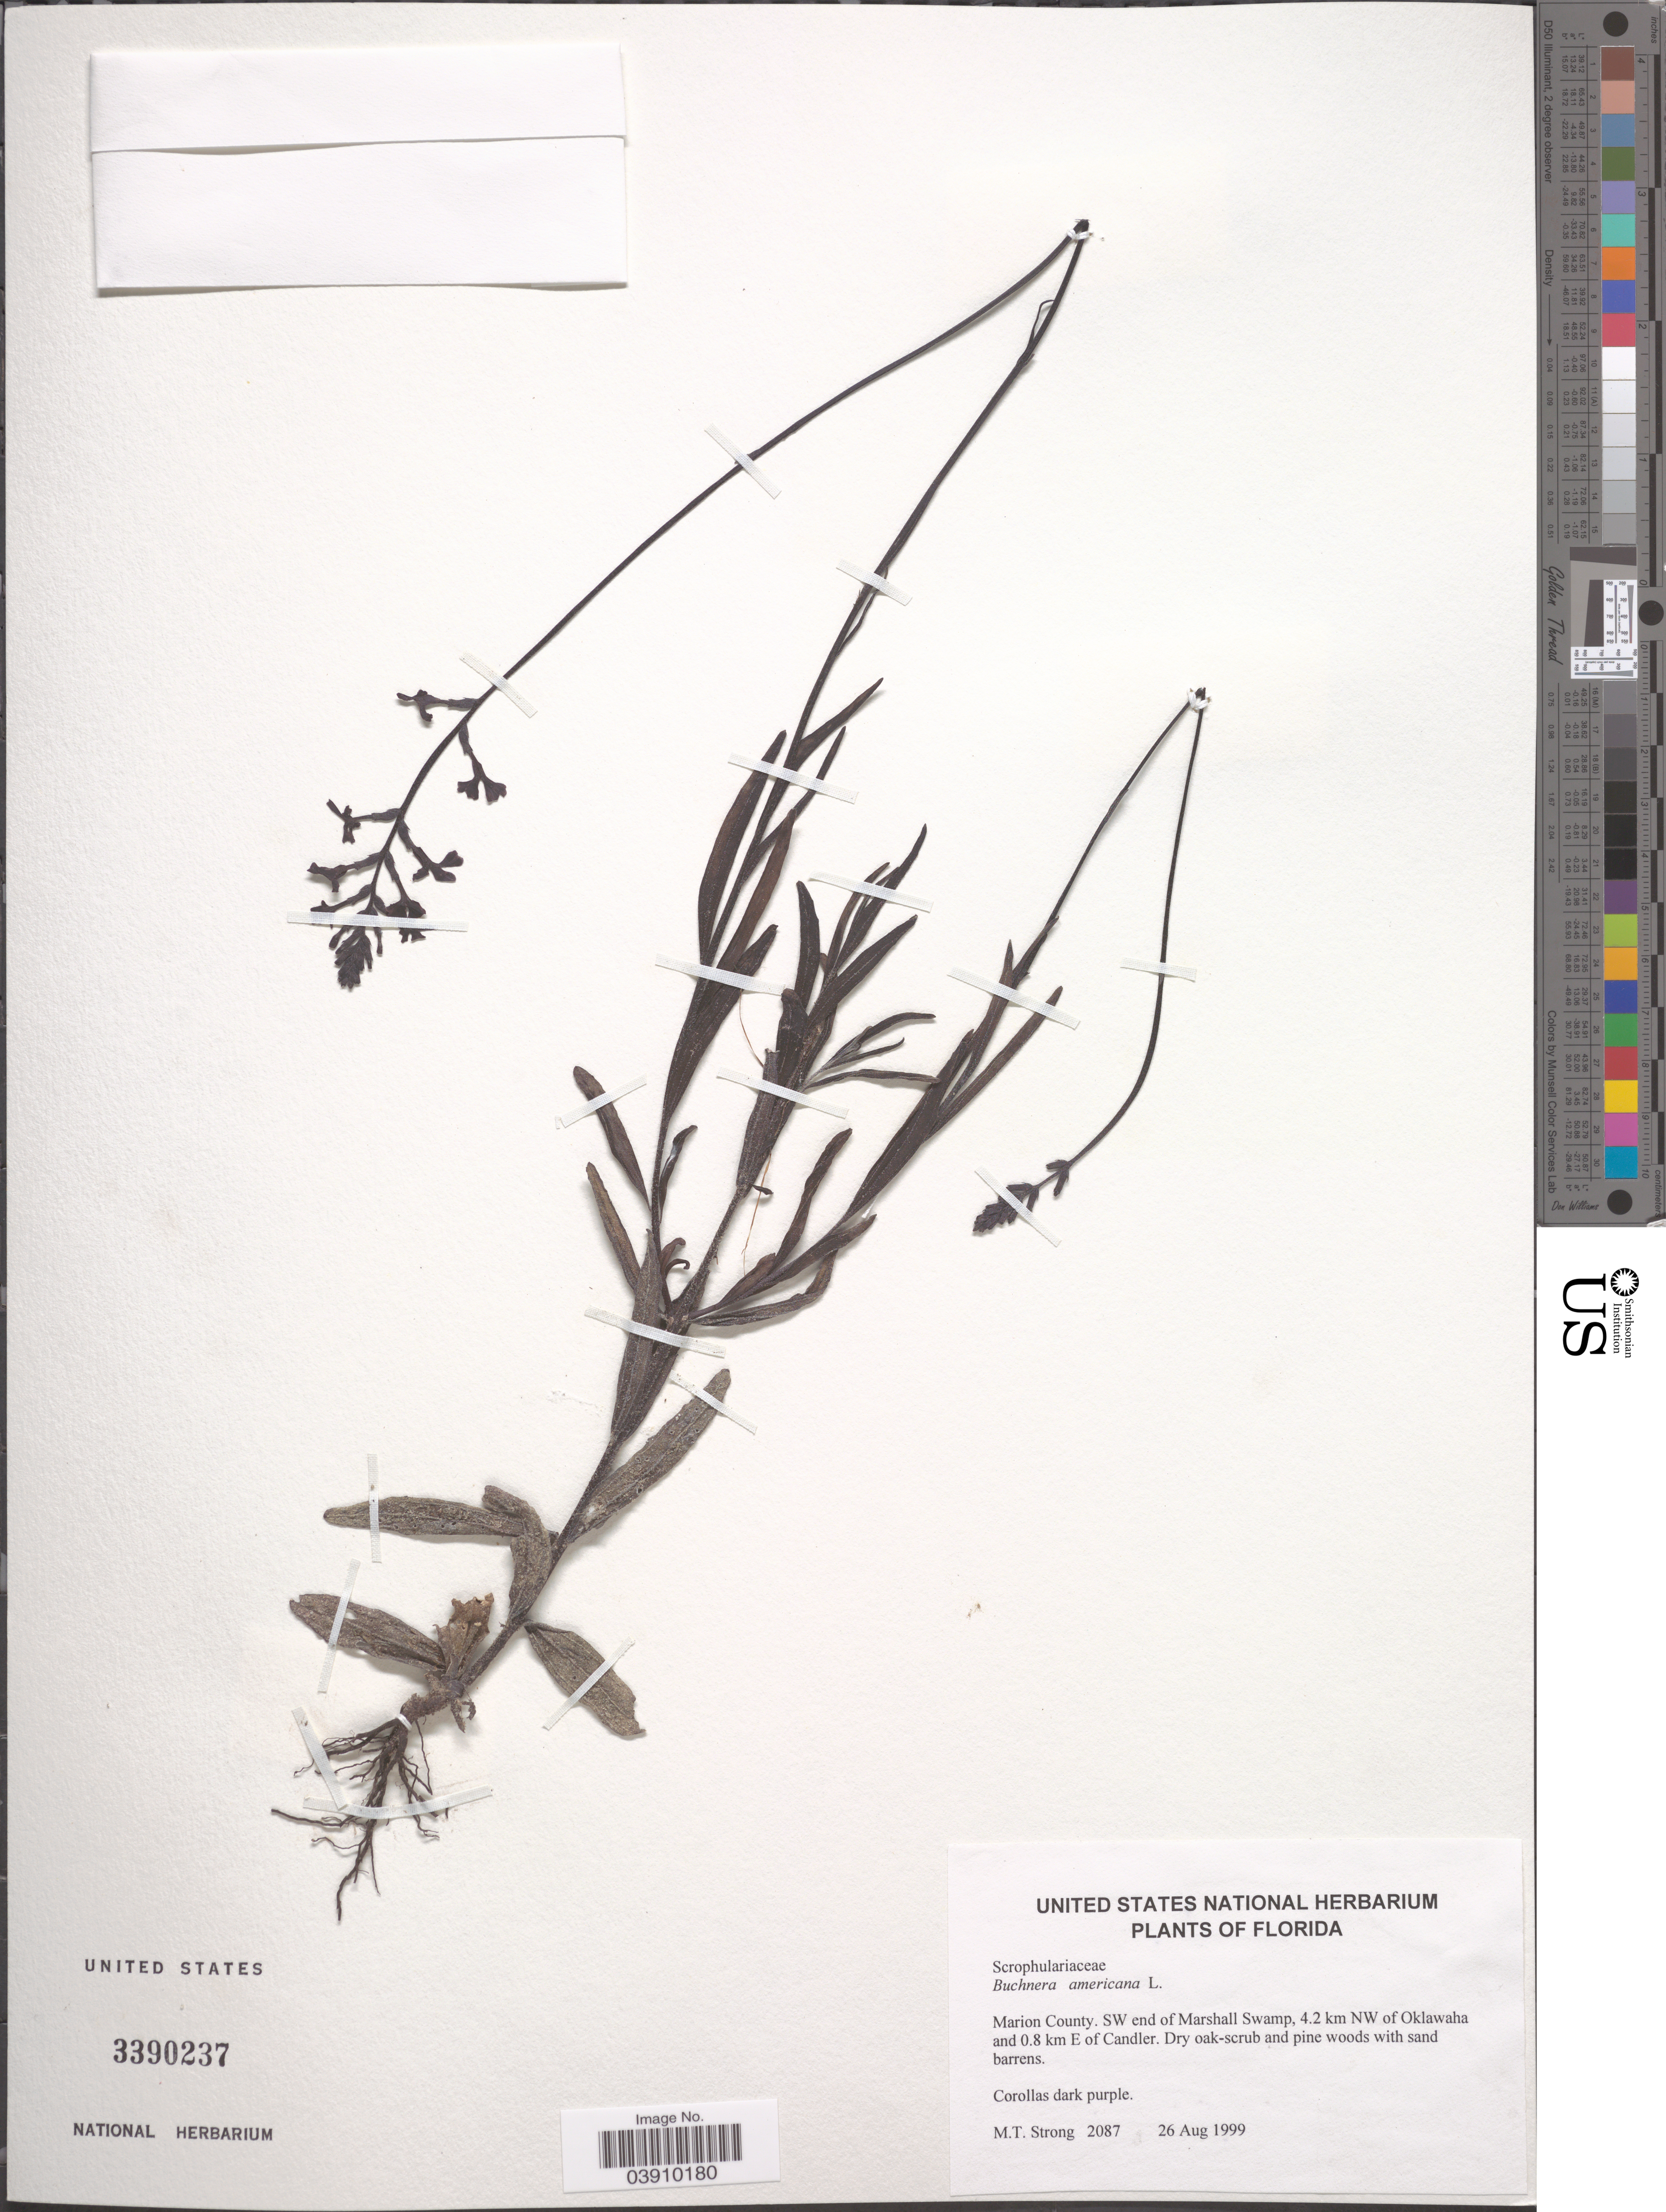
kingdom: Plantae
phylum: Tracheophyta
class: Magnoliopsida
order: Lamiales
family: Orobanchaceae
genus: Buchnera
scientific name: Buchnera floridana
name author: Gand.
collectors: M. T. Strong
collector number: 2087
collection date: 1999-08-26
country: United States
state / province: Florida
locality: Marion County. SW end of Marshall Swamp, 4.2 km NW of Oklawaha and 0.8 km E of Candler.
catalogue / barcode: US 3390237